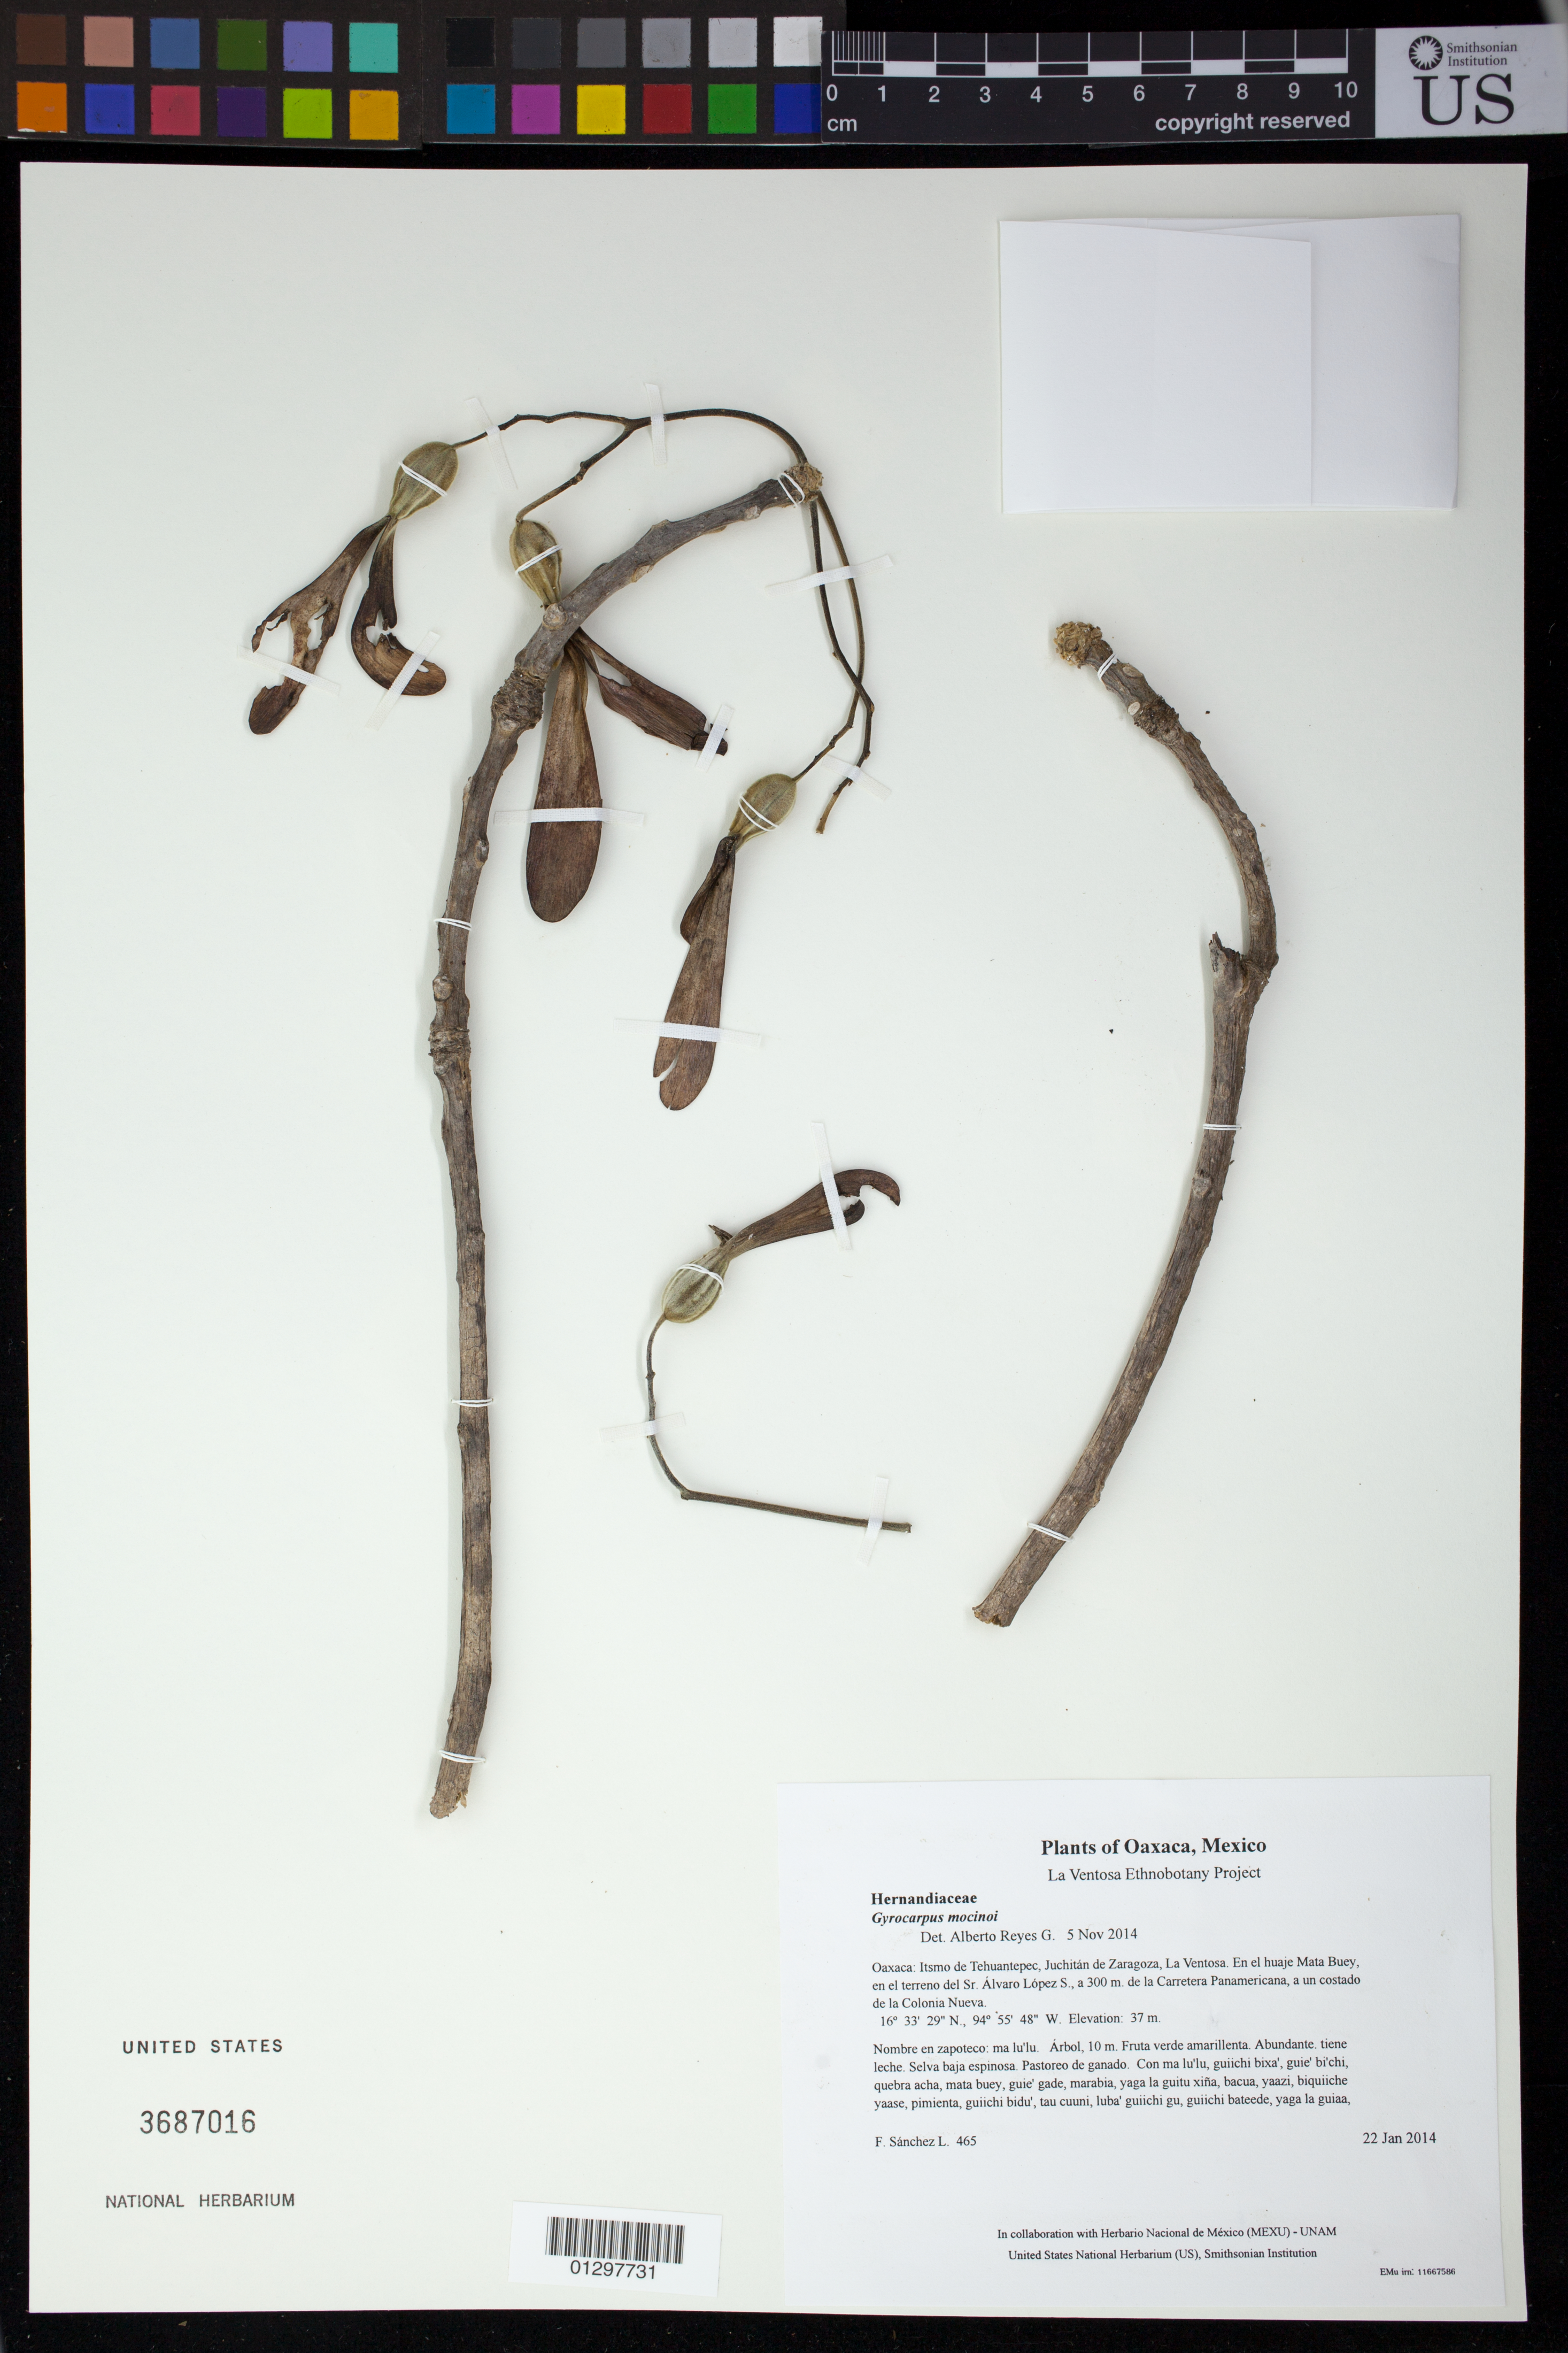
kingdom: Plantae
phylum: Tracheophyta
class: Magnoliopsida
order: Laurales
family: Hernandiaceae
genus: Gyrocarpus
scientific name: Gyrocarpus mocinoi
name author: Espejo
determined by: Reyes García, A.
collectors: F. Sánchez L.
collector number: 465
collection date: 2014-01-22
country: Mexico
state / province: Oaxaca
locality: Itsmo de Tehuantepec, Juchitán de Zaragoza, La Ventosa. En el huaje Mata Buey, en el terreno del Sr. Álvaro López S., a 300 m. de la Carretera Panamericana, a un costado de la Colonia Nueva.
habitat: Selva baja espinosa. Pastoreo de ganado.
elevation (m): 37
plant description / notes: JEBOT, MEXU, SERO, US; Yaga. 10 m. Cuaananaxhi naga' naguchi ga. Stale.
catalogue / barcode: US 3687016